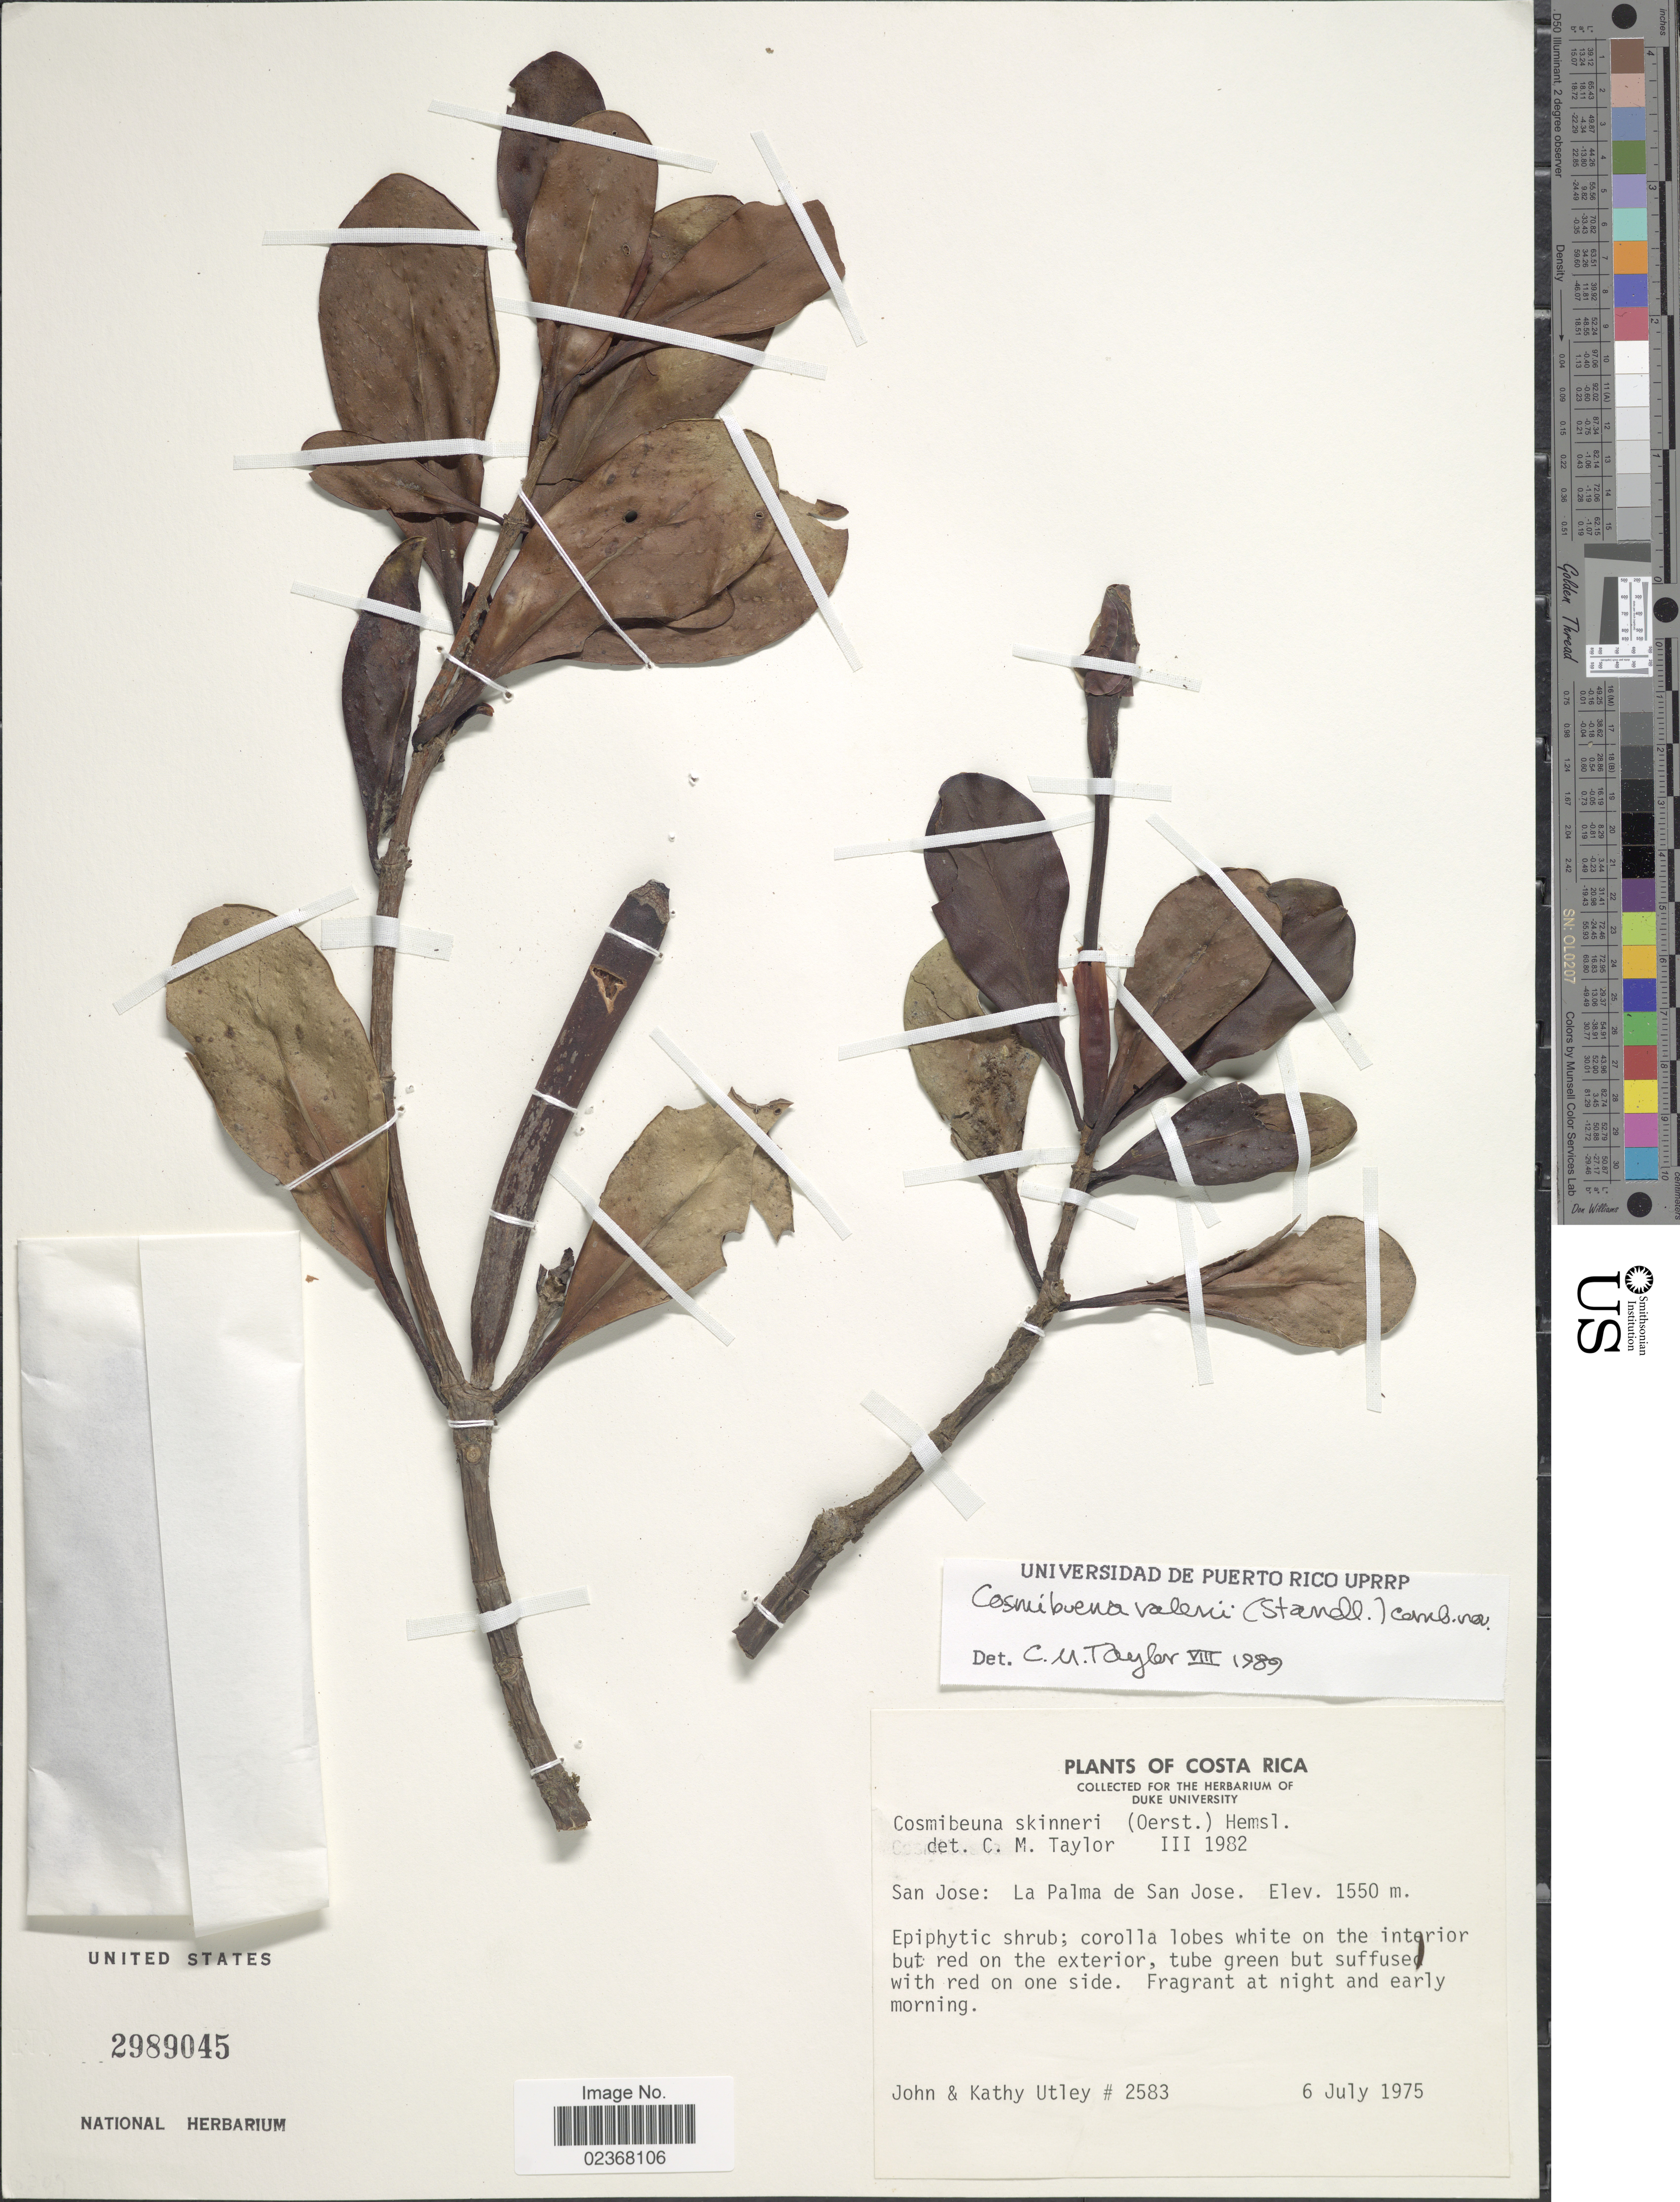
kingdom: Plantae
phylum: Tracheophyta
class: Magnoliopsida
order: Gentianales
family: Rubiaceae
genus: Cosmibuena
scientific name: Cosmibuena valerioi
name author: (Standl.) C.M. Taylor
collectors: J. F. Utley & K. Burt-Utley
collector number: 2583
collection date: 1975-07-06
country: Costa Rica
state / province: San José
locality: San Jose: La Palma de San Jose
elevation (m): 1550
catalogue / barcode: US 2989045